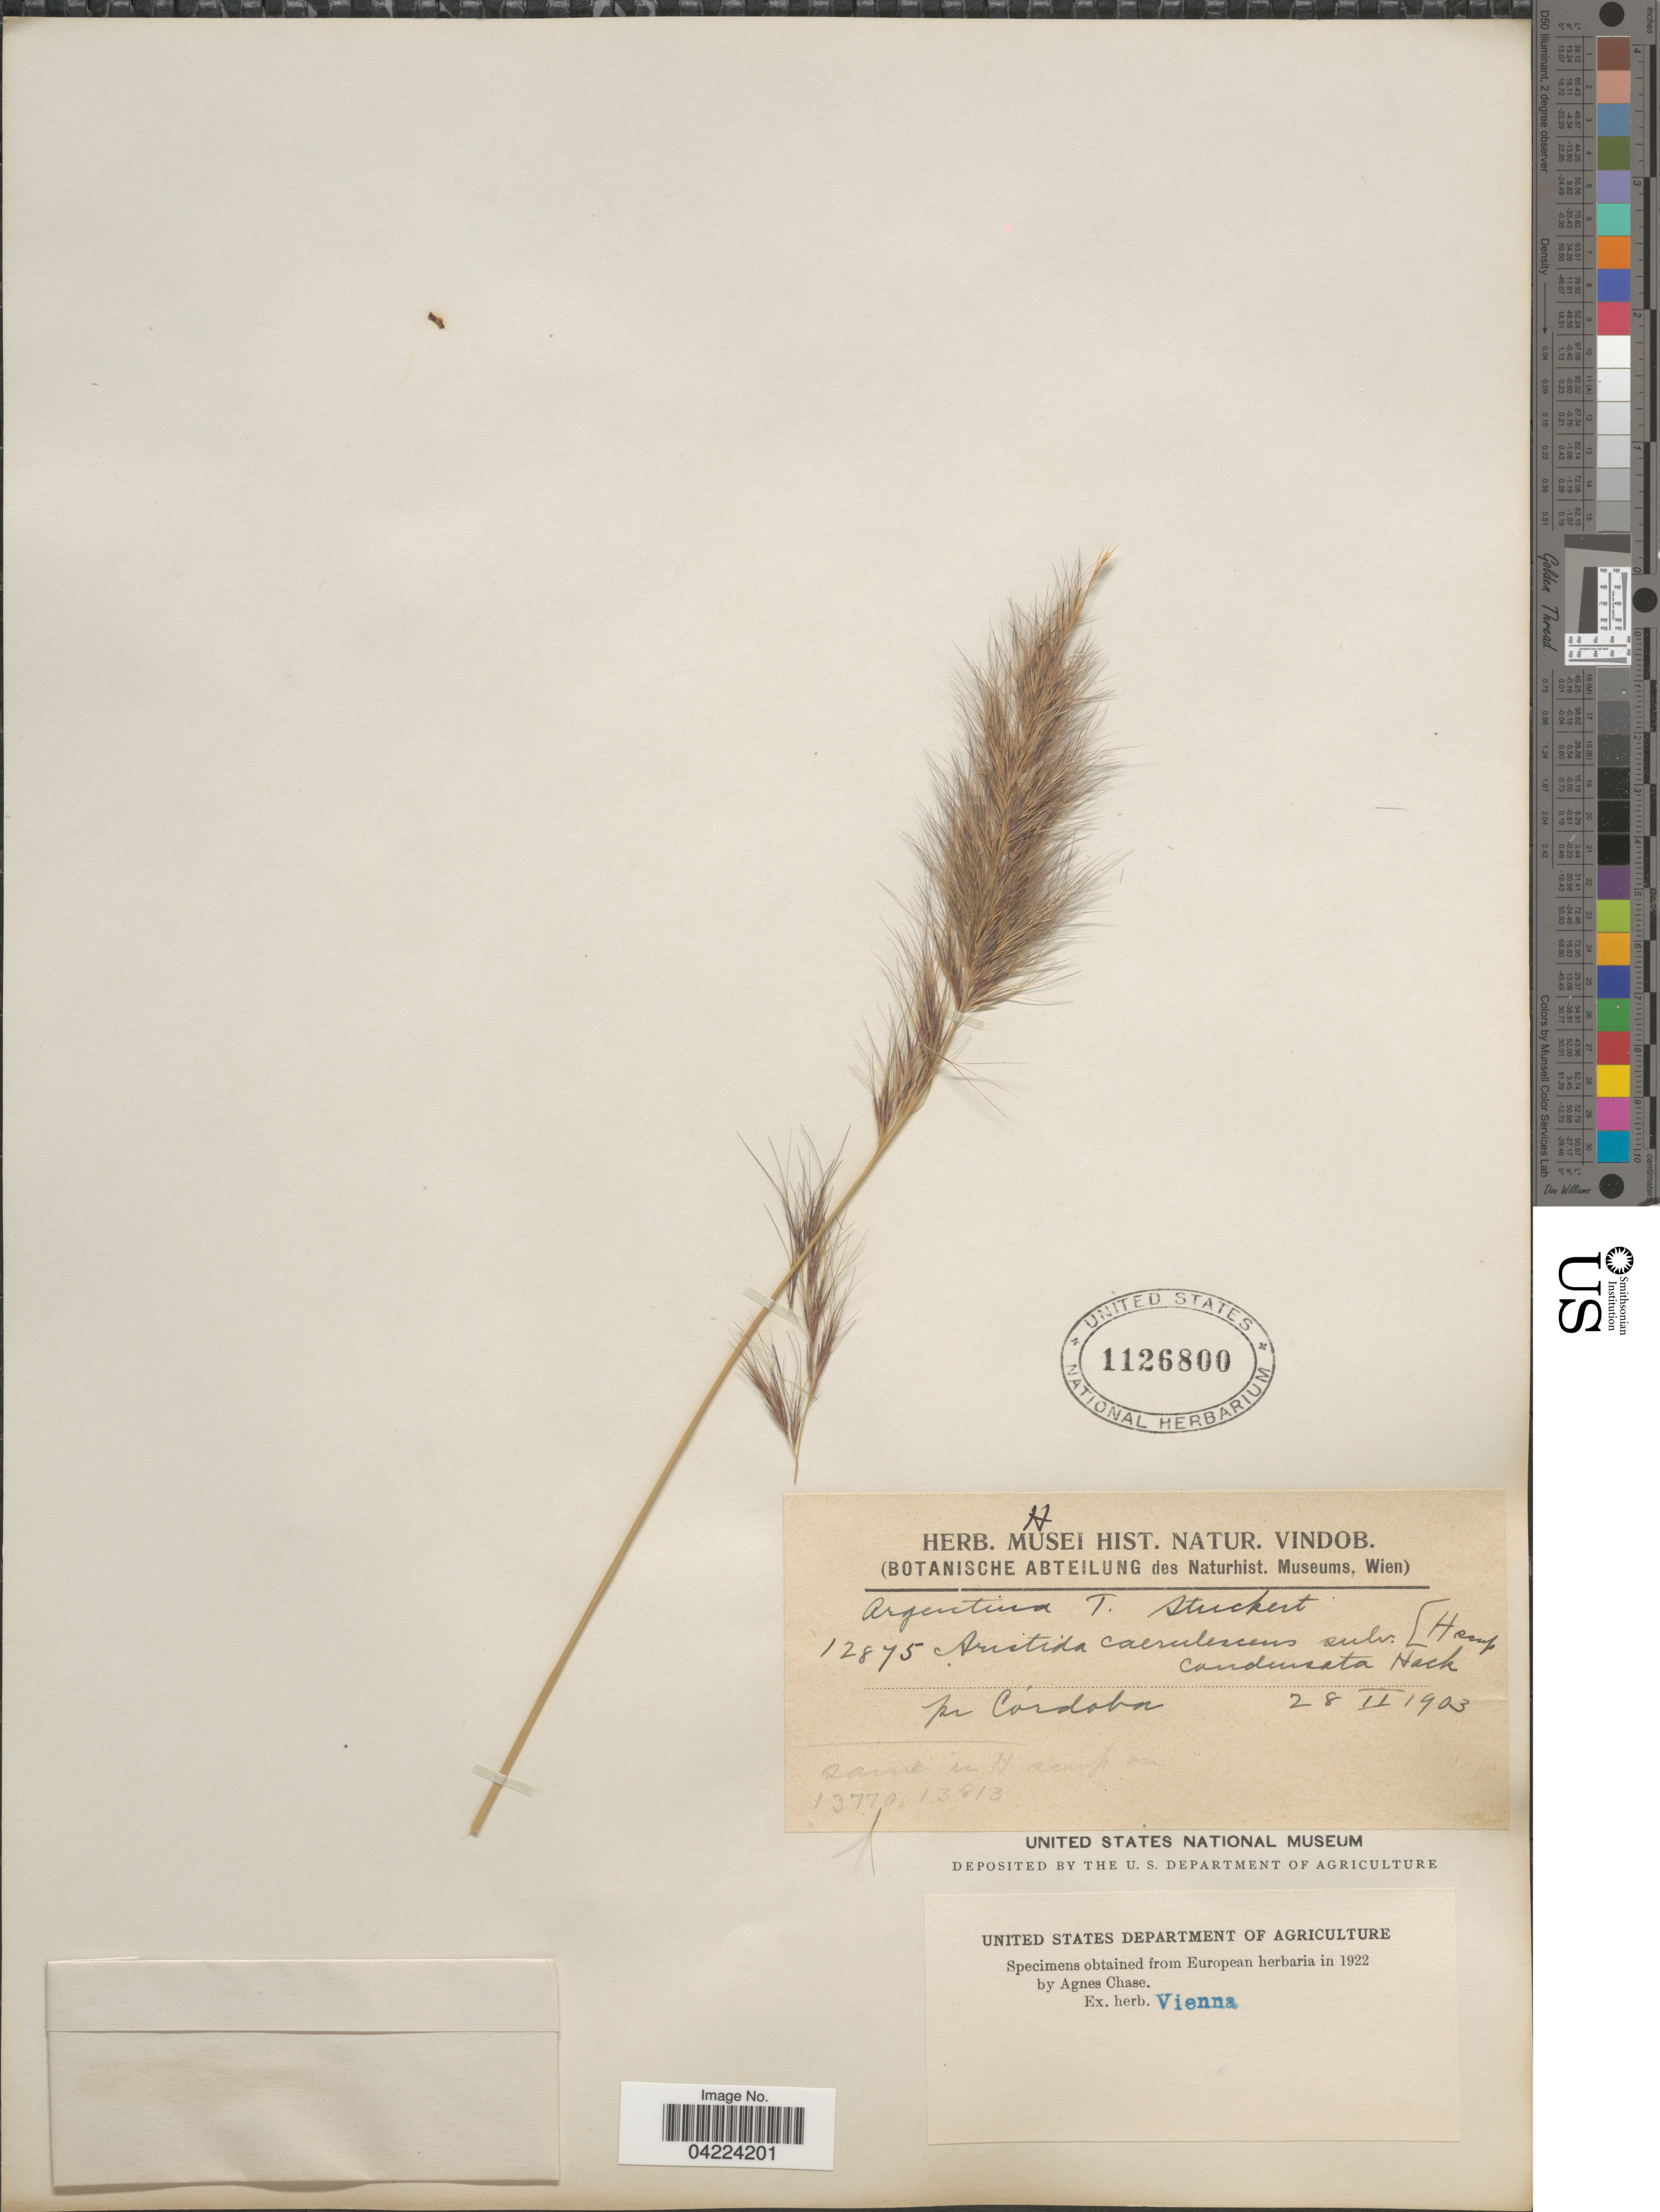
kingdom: Plantae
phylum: Tracheophyta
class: Liliopsida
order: Poales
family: Poaceae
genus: Aristida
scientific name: Aristida adscensionis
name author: L.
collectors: T. Stuckert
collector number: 12875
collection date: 1903-02-28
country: Argentina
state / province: Cordoba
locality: Pr. Córdoba.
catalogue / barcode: US 1126800